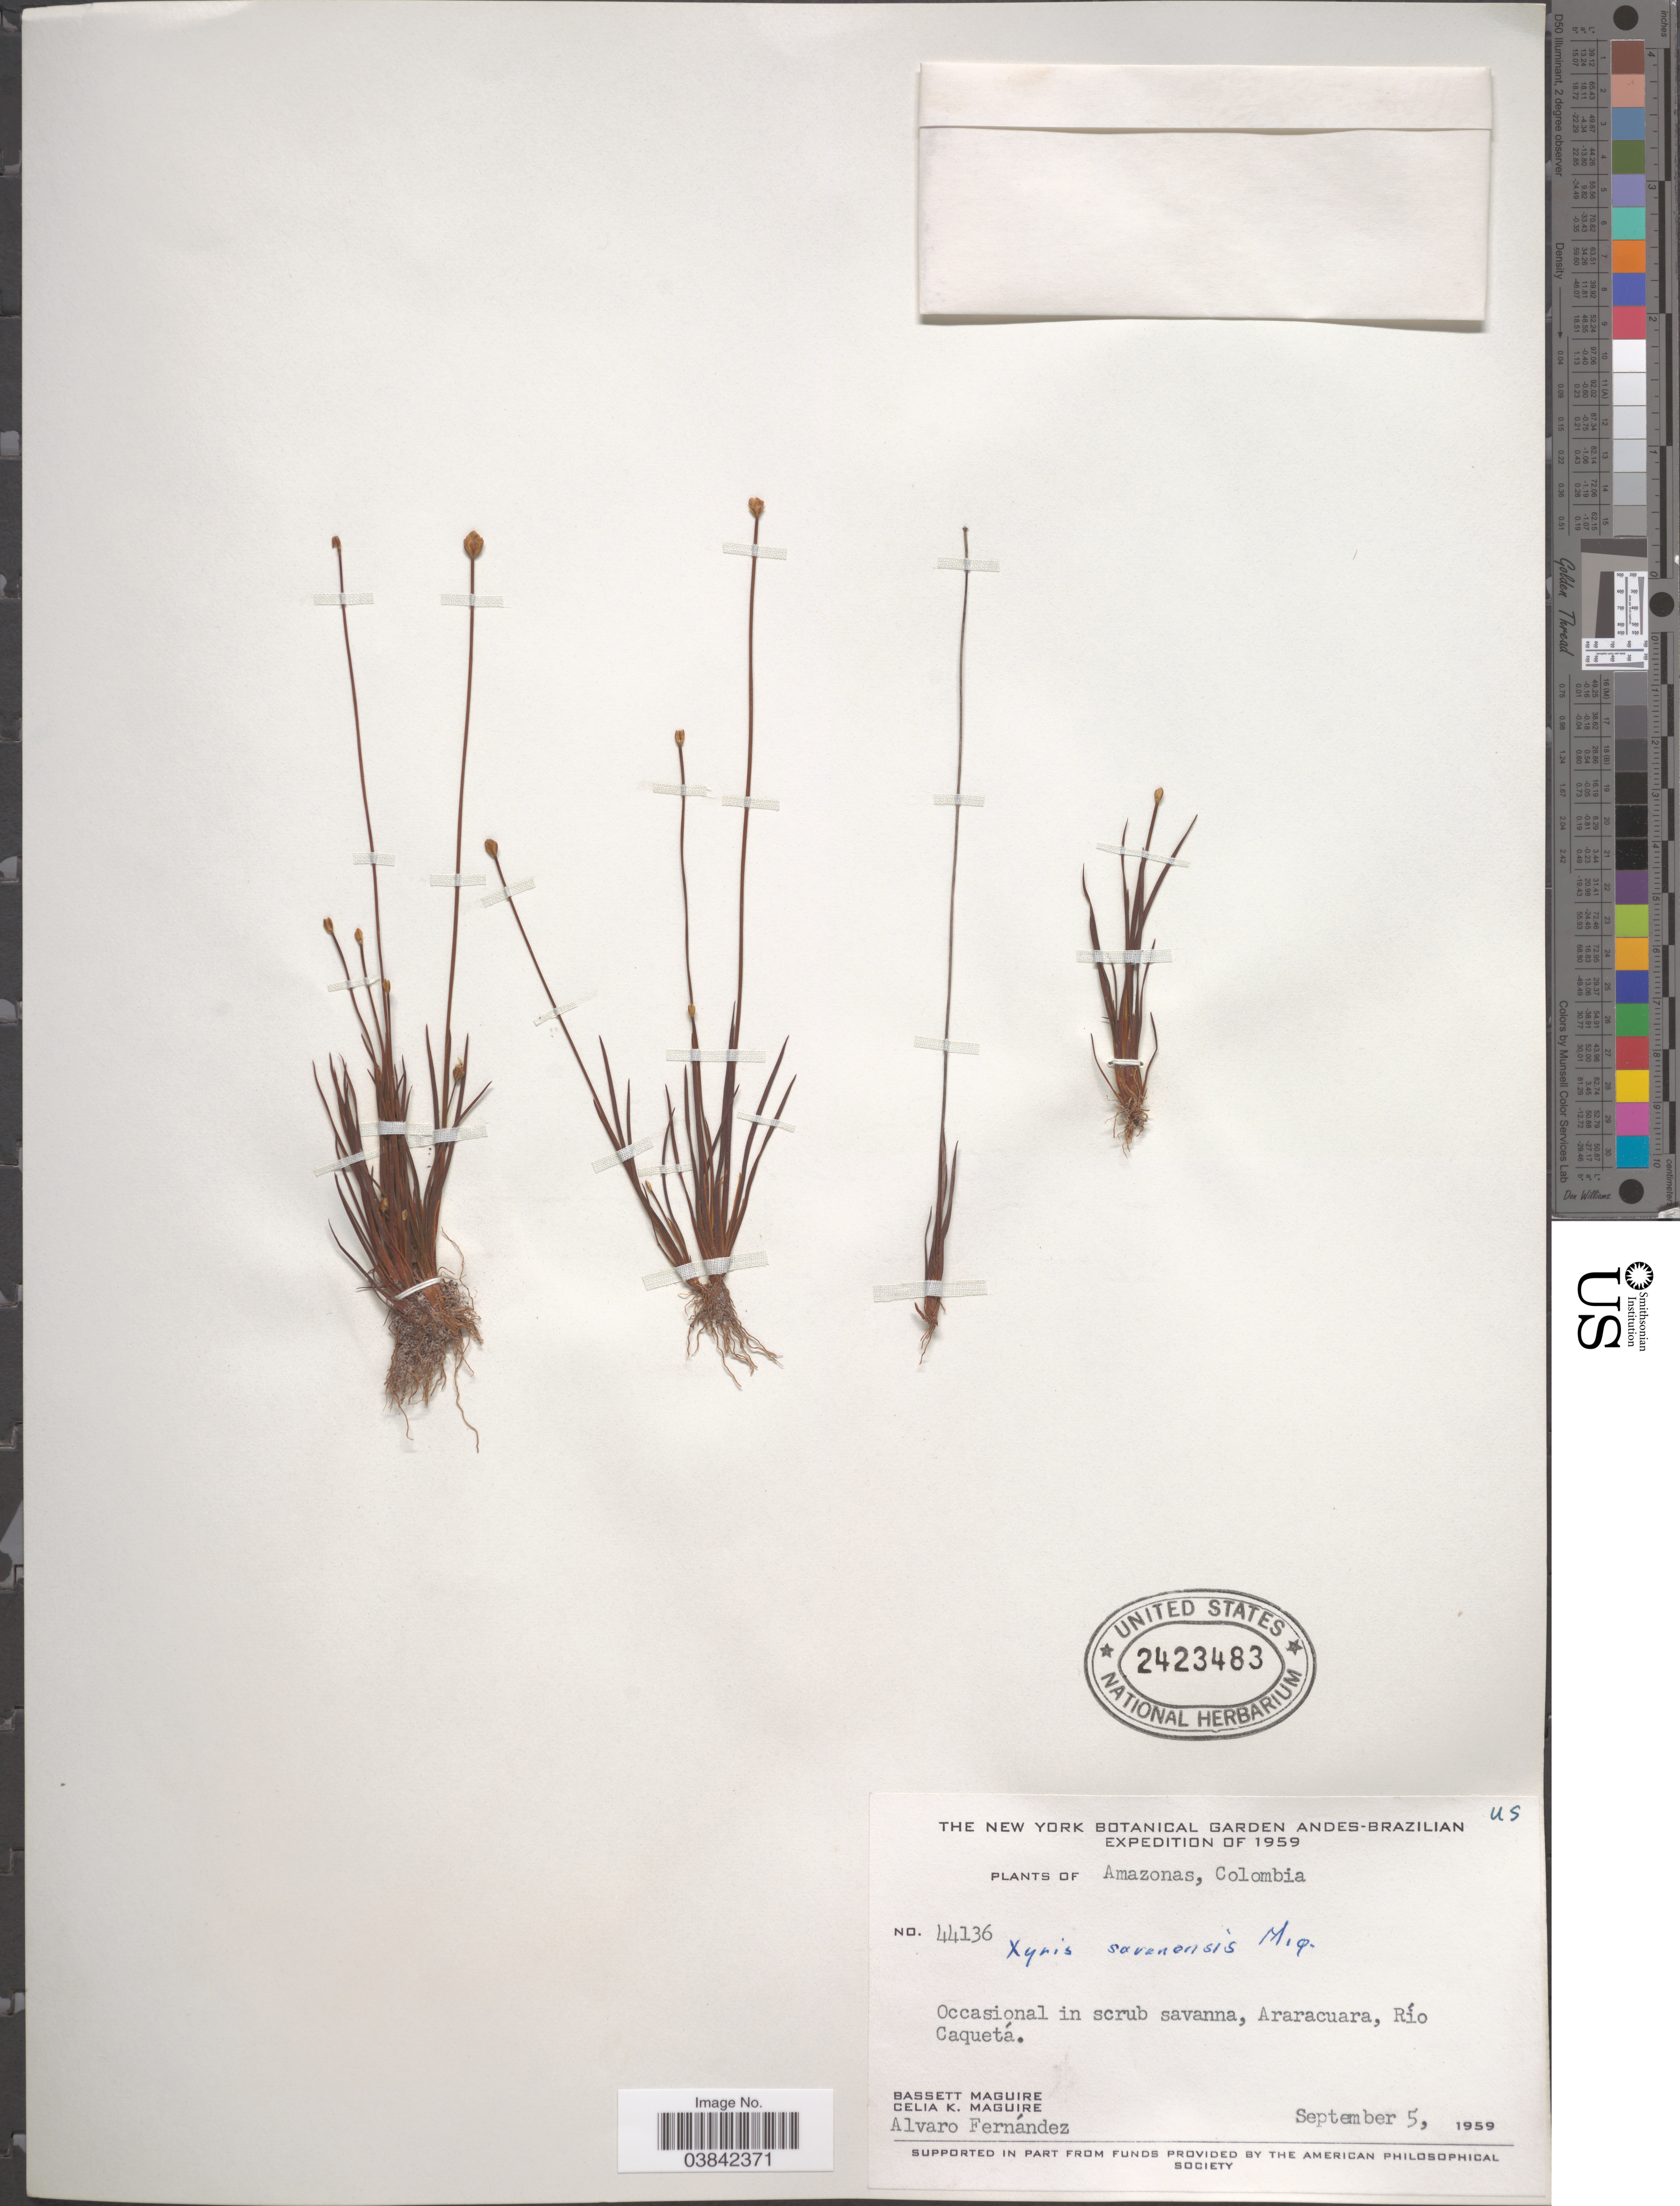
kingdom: Plantae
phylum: Tracheophyta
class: Liliopsida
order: Poales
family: Xyridaceae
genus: Xyris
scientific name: Xyris savanensis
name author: Miq.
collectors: B. Maguire, C. K. Maguire & A. Fernandez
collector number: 44136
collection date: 1959-09-05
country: Colombia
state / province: Amazônas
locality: Andes-Brazilian [unsure placement] In scrub savanna, Araracuara, Río Caquetá.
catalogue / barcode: US 2423483